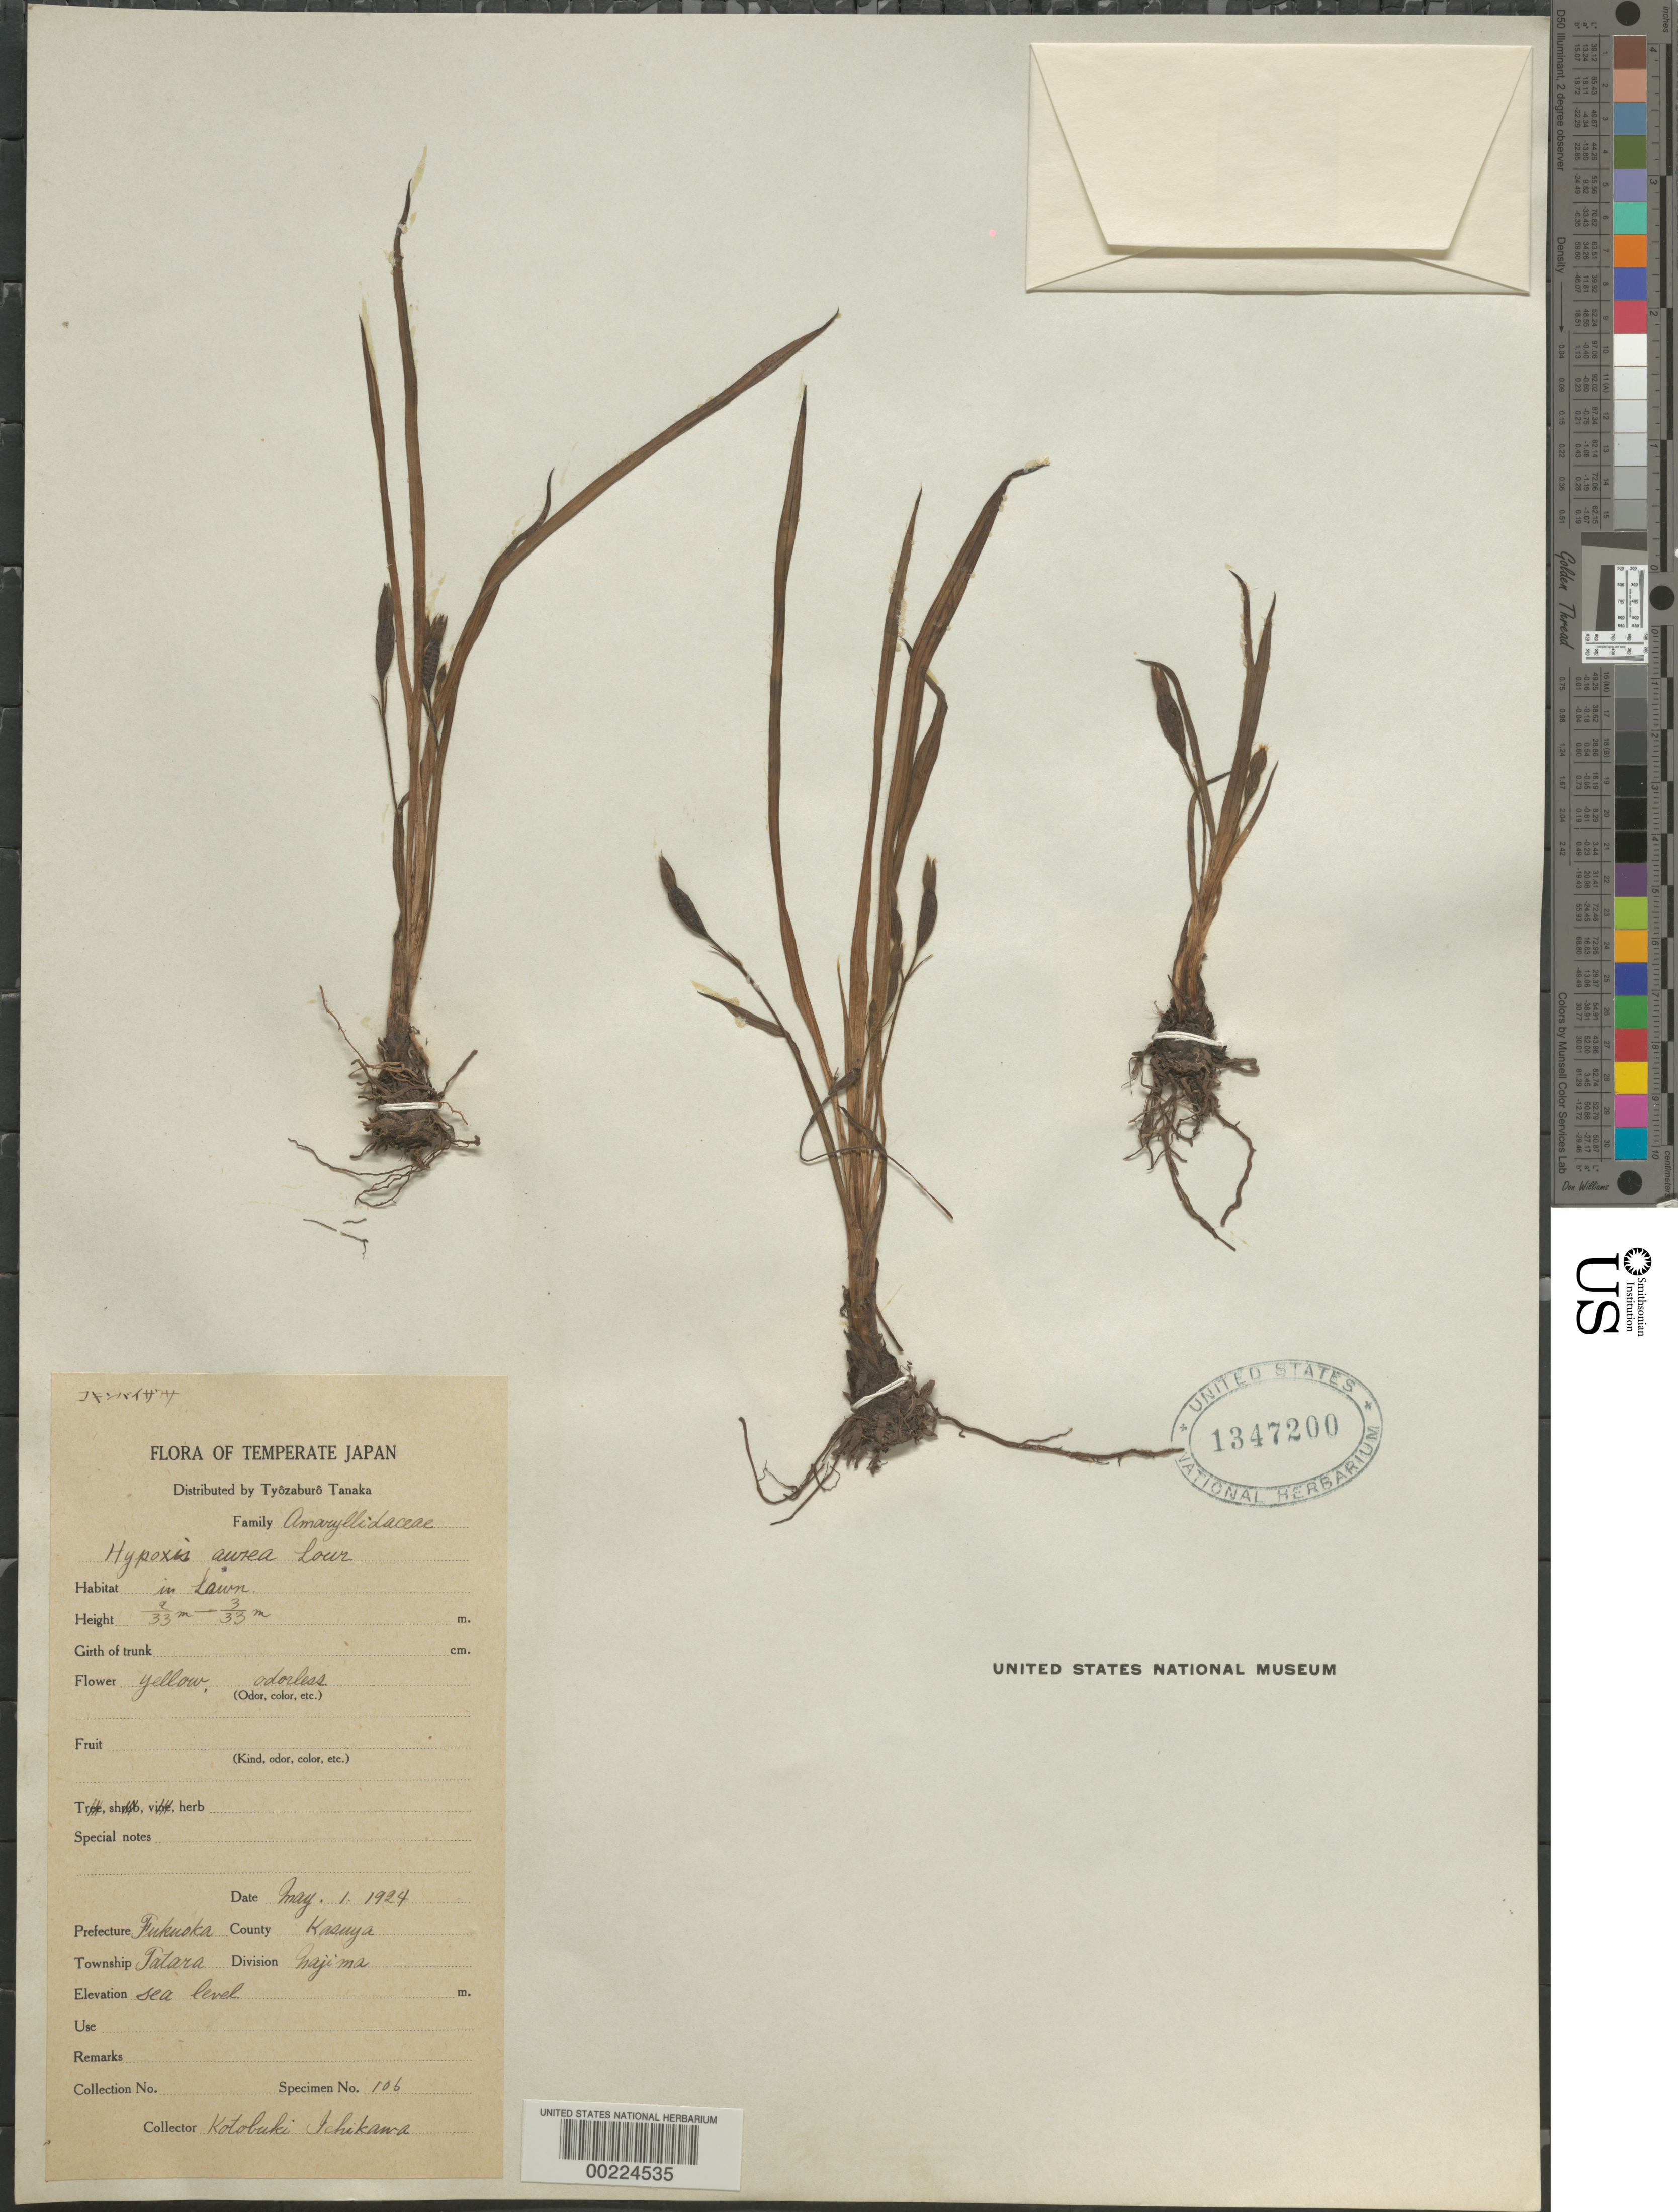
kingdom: Plantae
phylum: Tracheophyta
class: Liliopsida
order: Asparagales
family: Hypoxidaceae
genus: Hypoxis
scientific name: Hypoxis aurea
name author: Lour.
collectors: K. Ichikawa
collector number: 106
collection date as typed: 01 May 1924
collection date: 1924-05-01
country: Japan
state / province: Hukuoka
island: Kyushu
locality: Kasuya co., tatara township, najima division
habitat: In lawn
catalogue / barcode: US 1347200